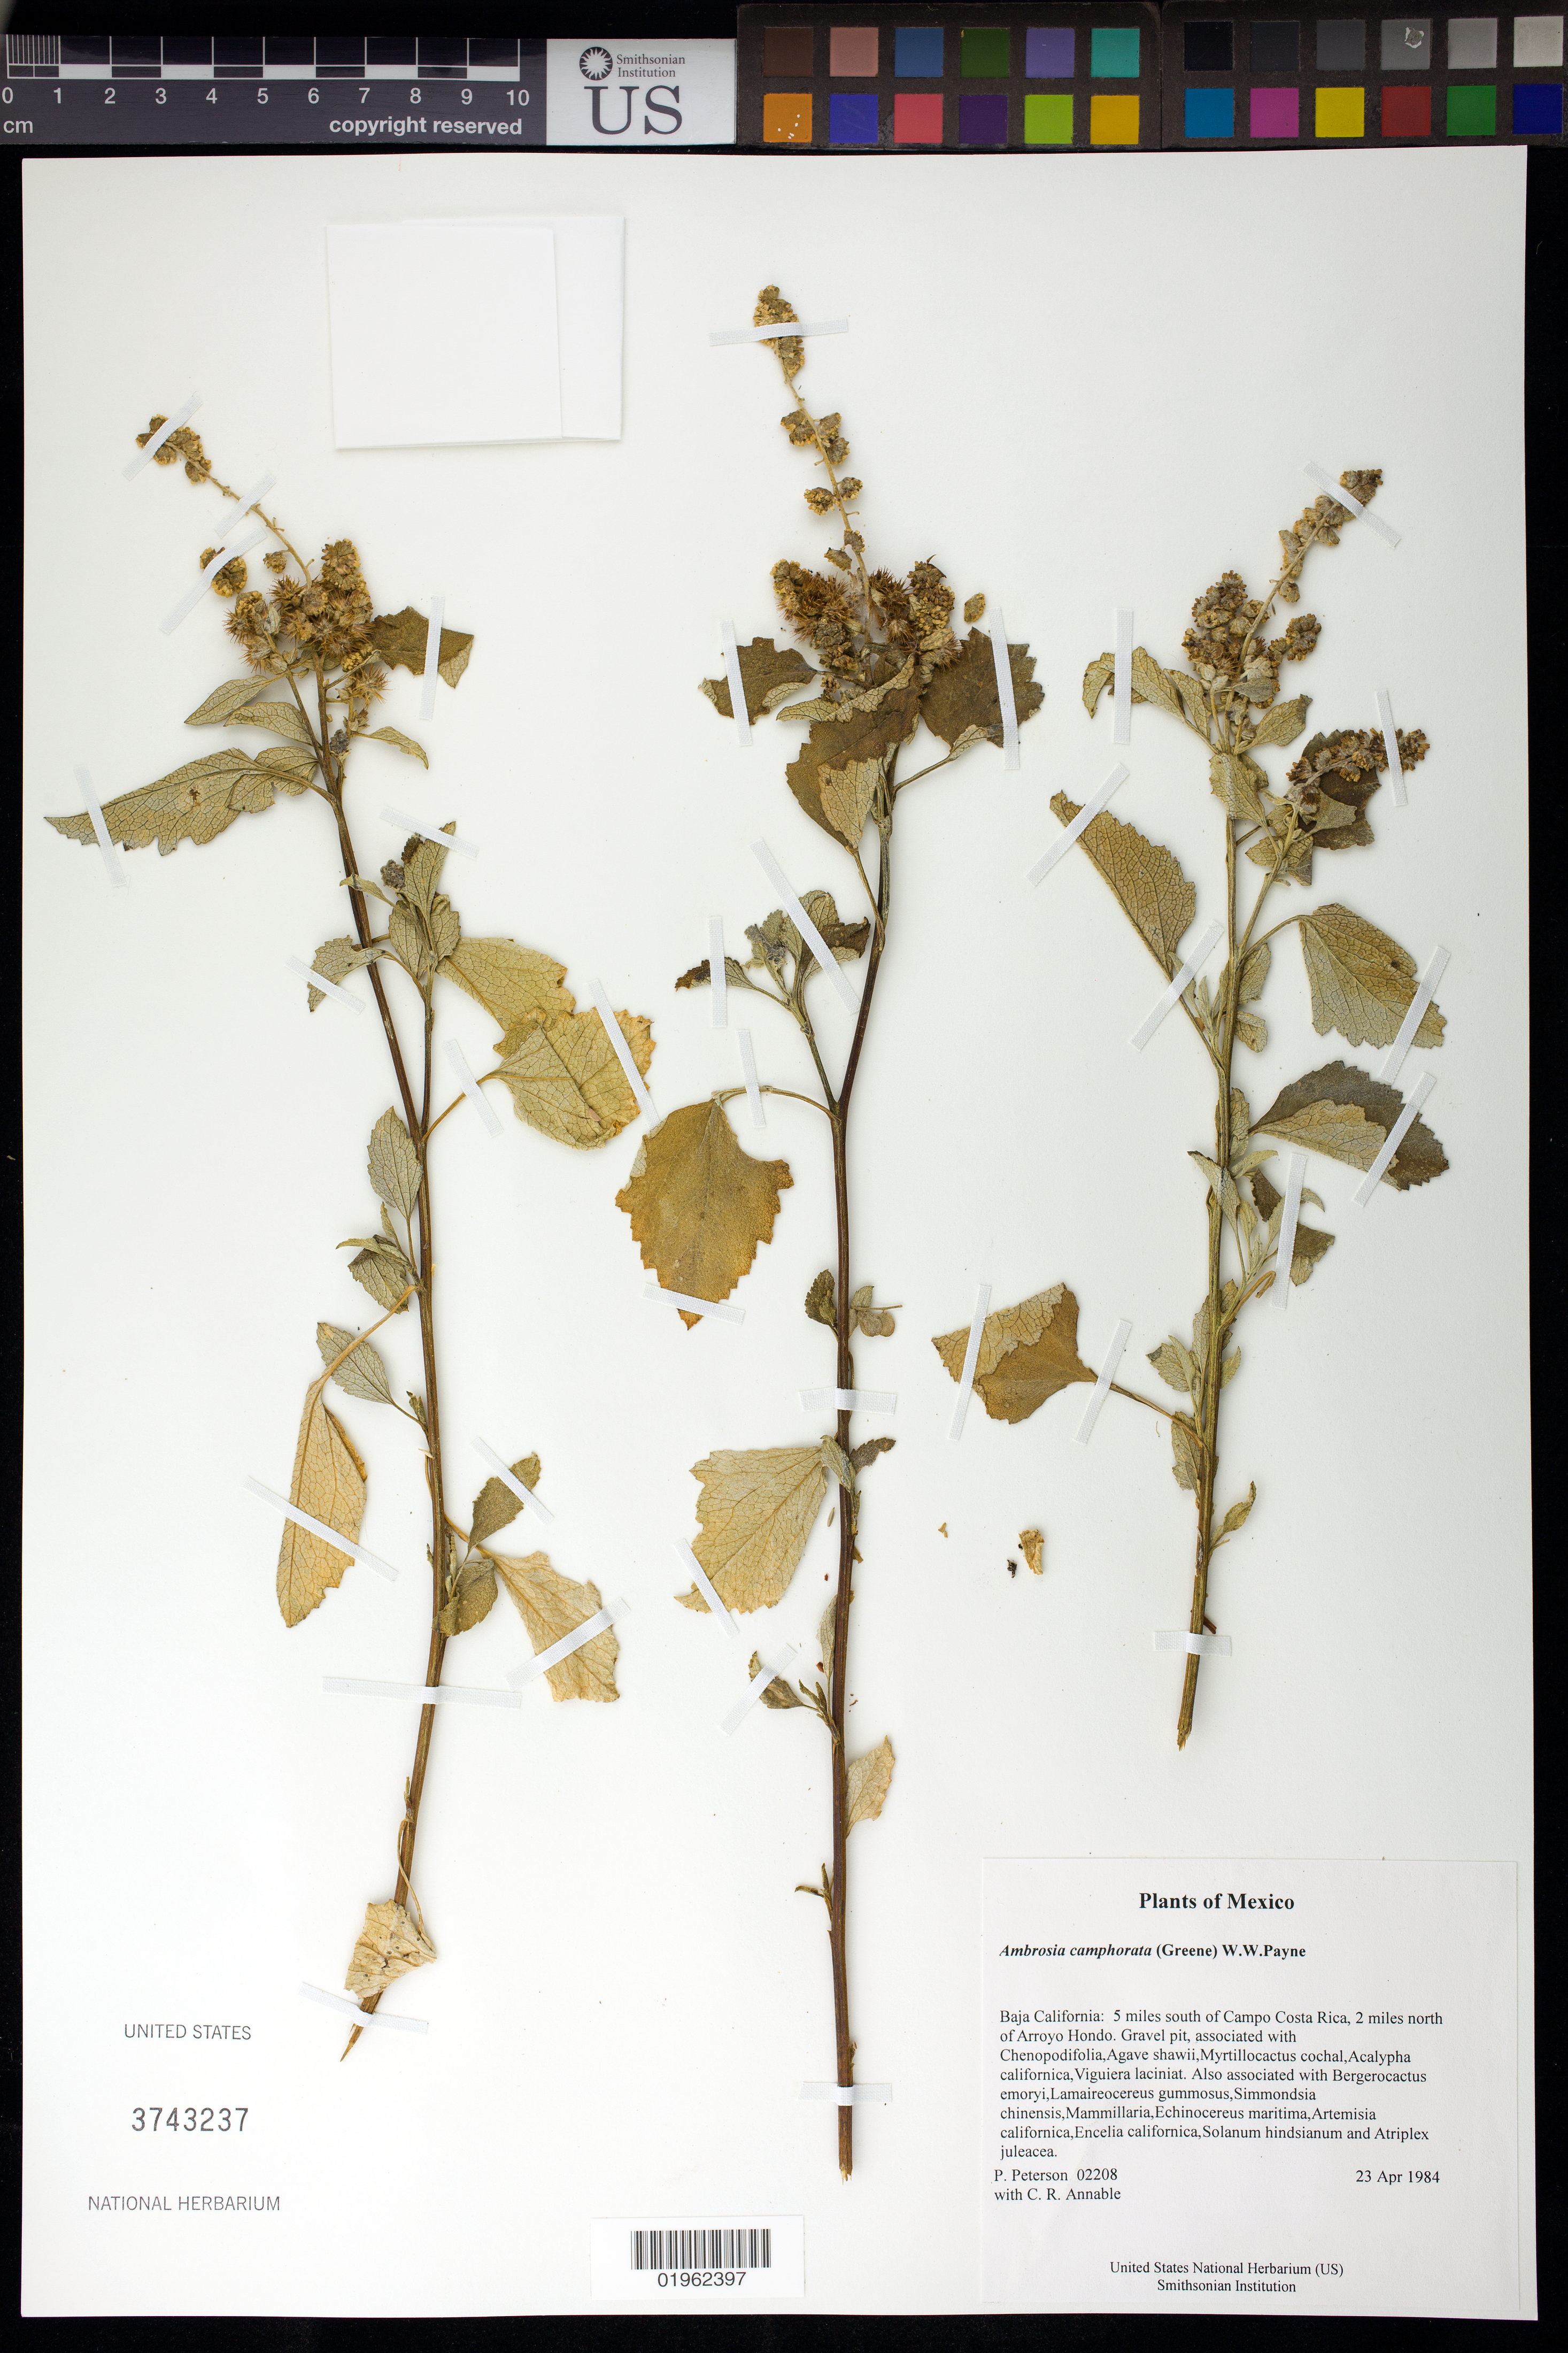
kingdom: Plantae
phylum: Tracheophyta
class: Magnoliopsida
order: Asterales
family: Asteraceae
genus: Ambrosia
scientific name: Ambrosia camphorata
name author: (Greene) W.W.Payne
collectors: P. M. Peterson & C. R. Annable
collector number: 02208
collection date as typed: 23 Apr 1984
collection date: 1984-04-23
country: Mexico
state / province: Baja California Norte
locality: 5 miles south of Campo Costa Rica, 2 miles north of Arroyo Hondo.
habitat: Gravel pit, associated with Chenopodifolia,Agave shawii,Myrtillocactus cochal,Acalypha californica,Viguiera laciniat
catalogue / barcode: US 3743237